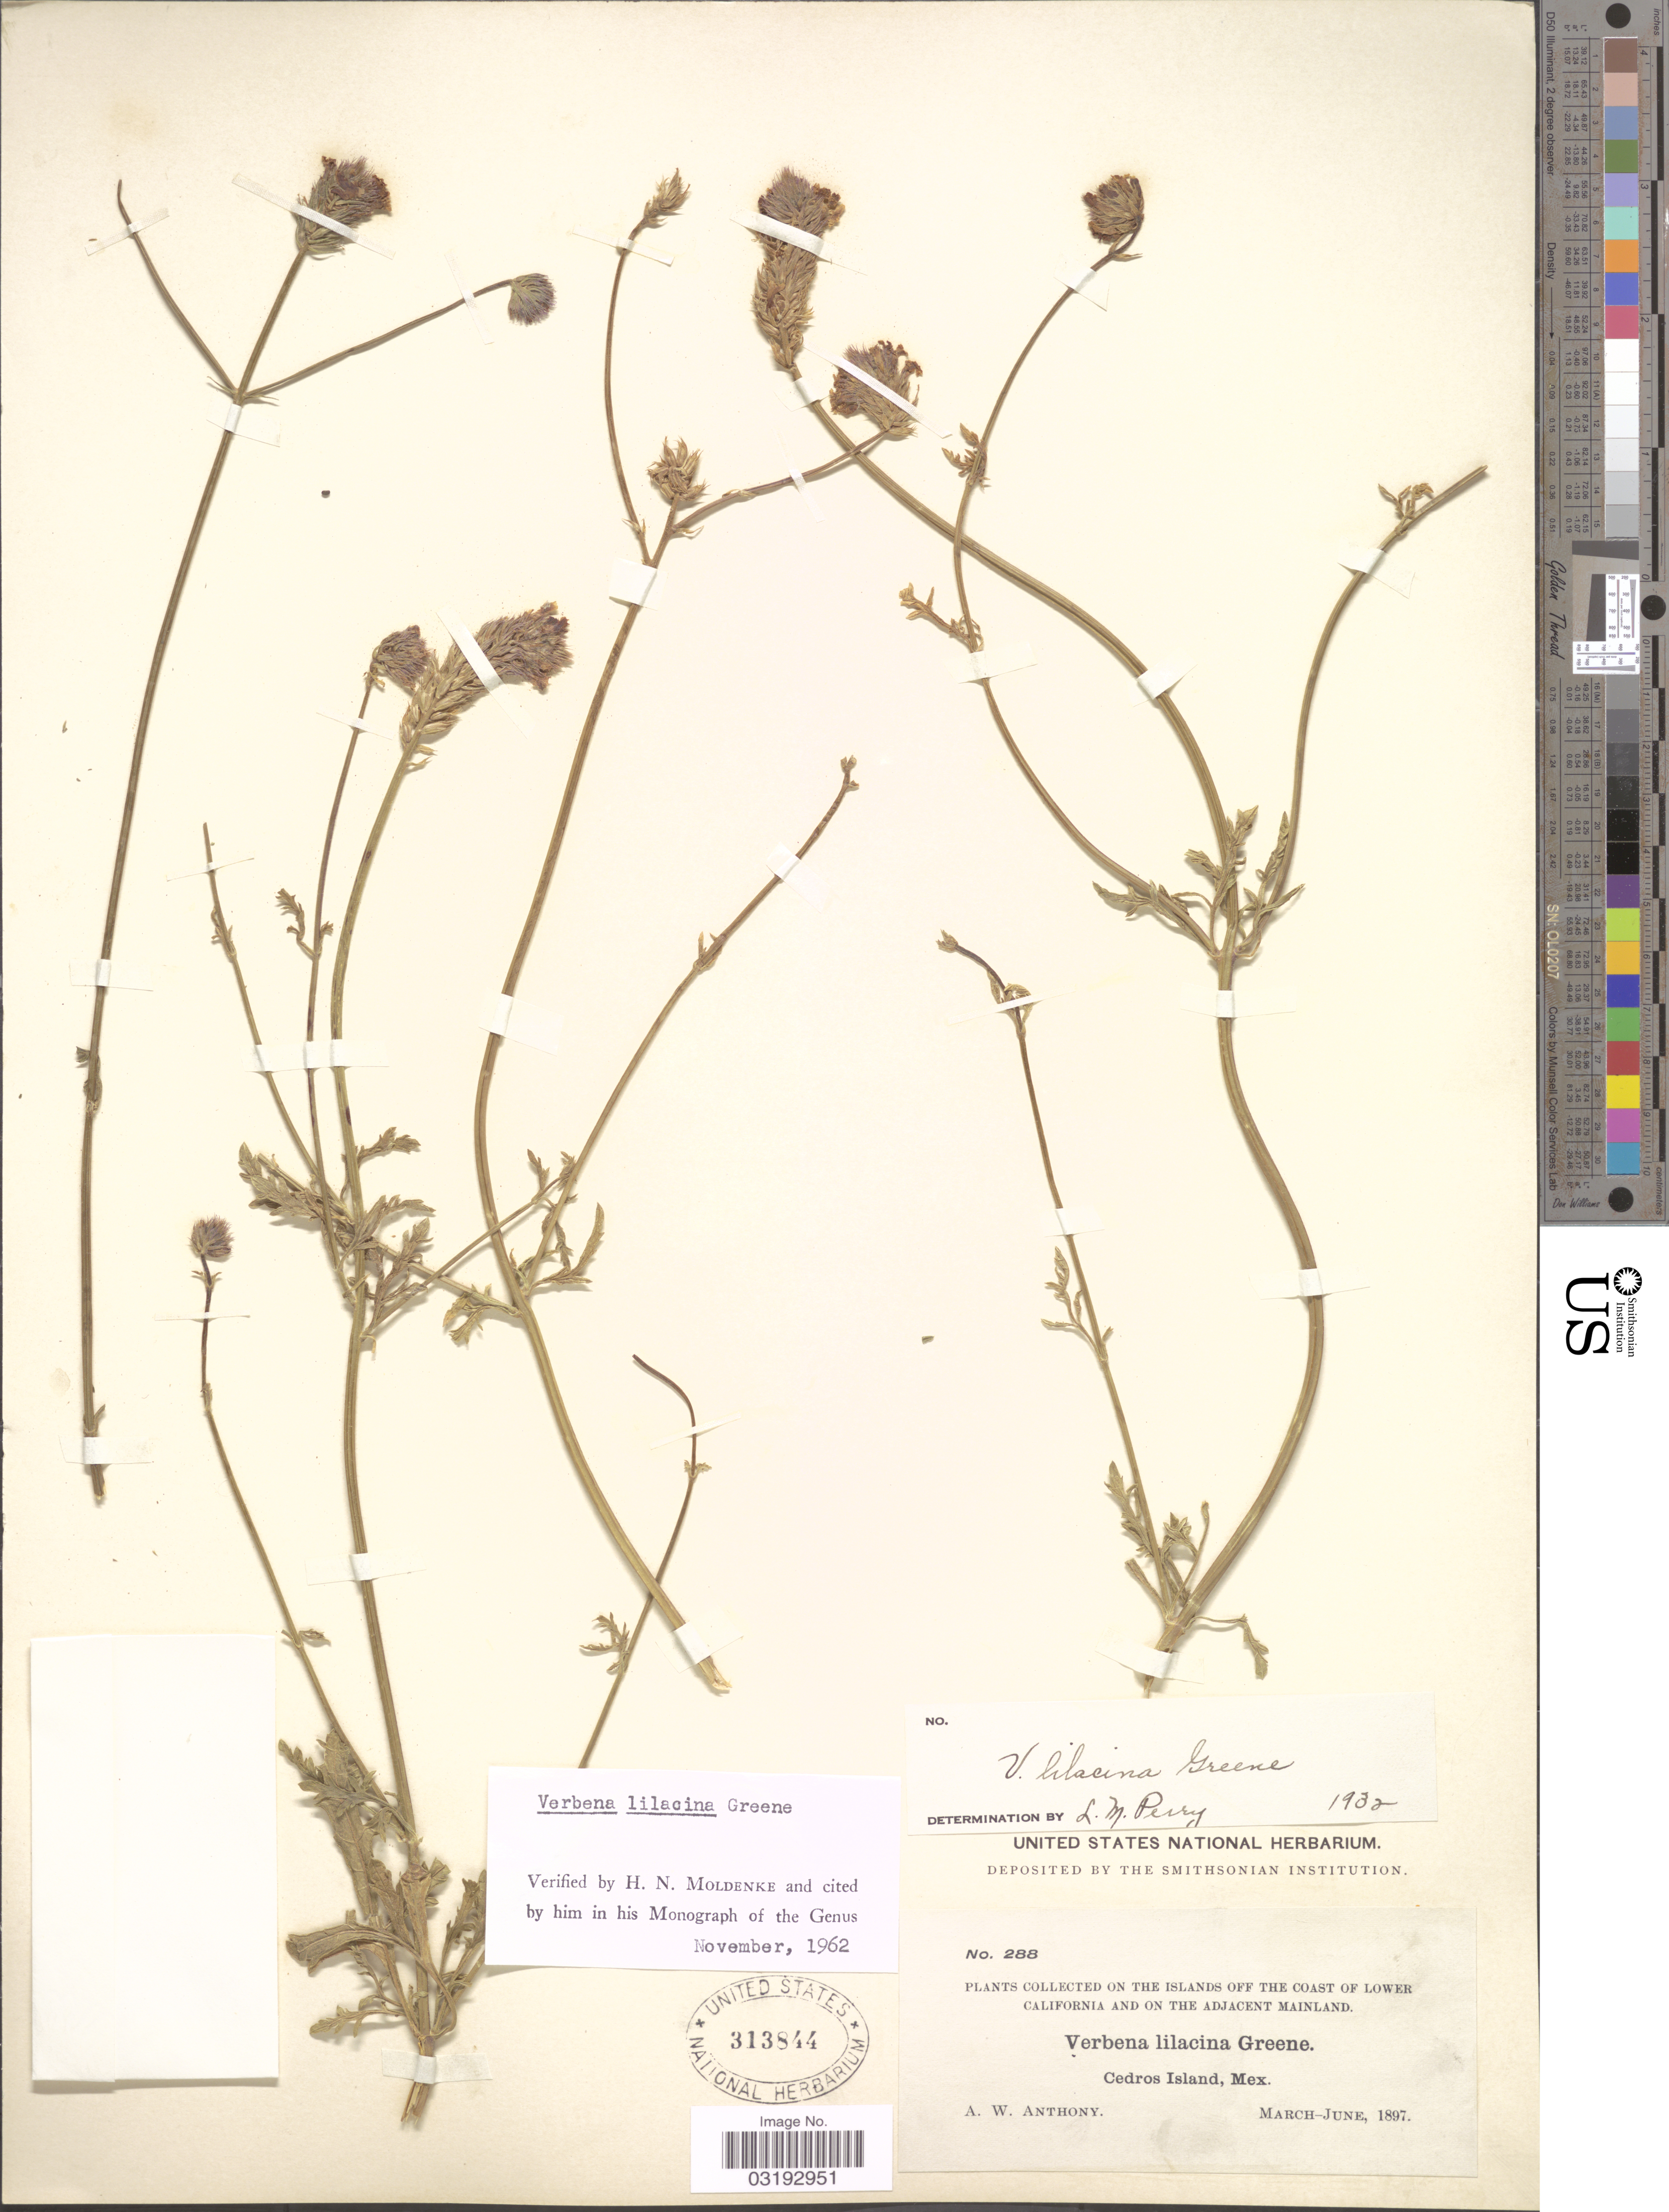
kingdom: Plantae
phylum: Tracheophyta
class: Magnoliopsida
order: Lamiales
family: Verbenaceae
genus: Verbena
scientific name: Verbena lilacina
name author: Greene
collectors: A. W. Anthony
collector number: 288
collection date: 1897-03/1897-06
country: Mexico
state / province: Baja California Norte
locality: On the islands off the coast of Lower California and on the adjacent Mainland. Cedros Island.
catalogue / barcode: US 313844